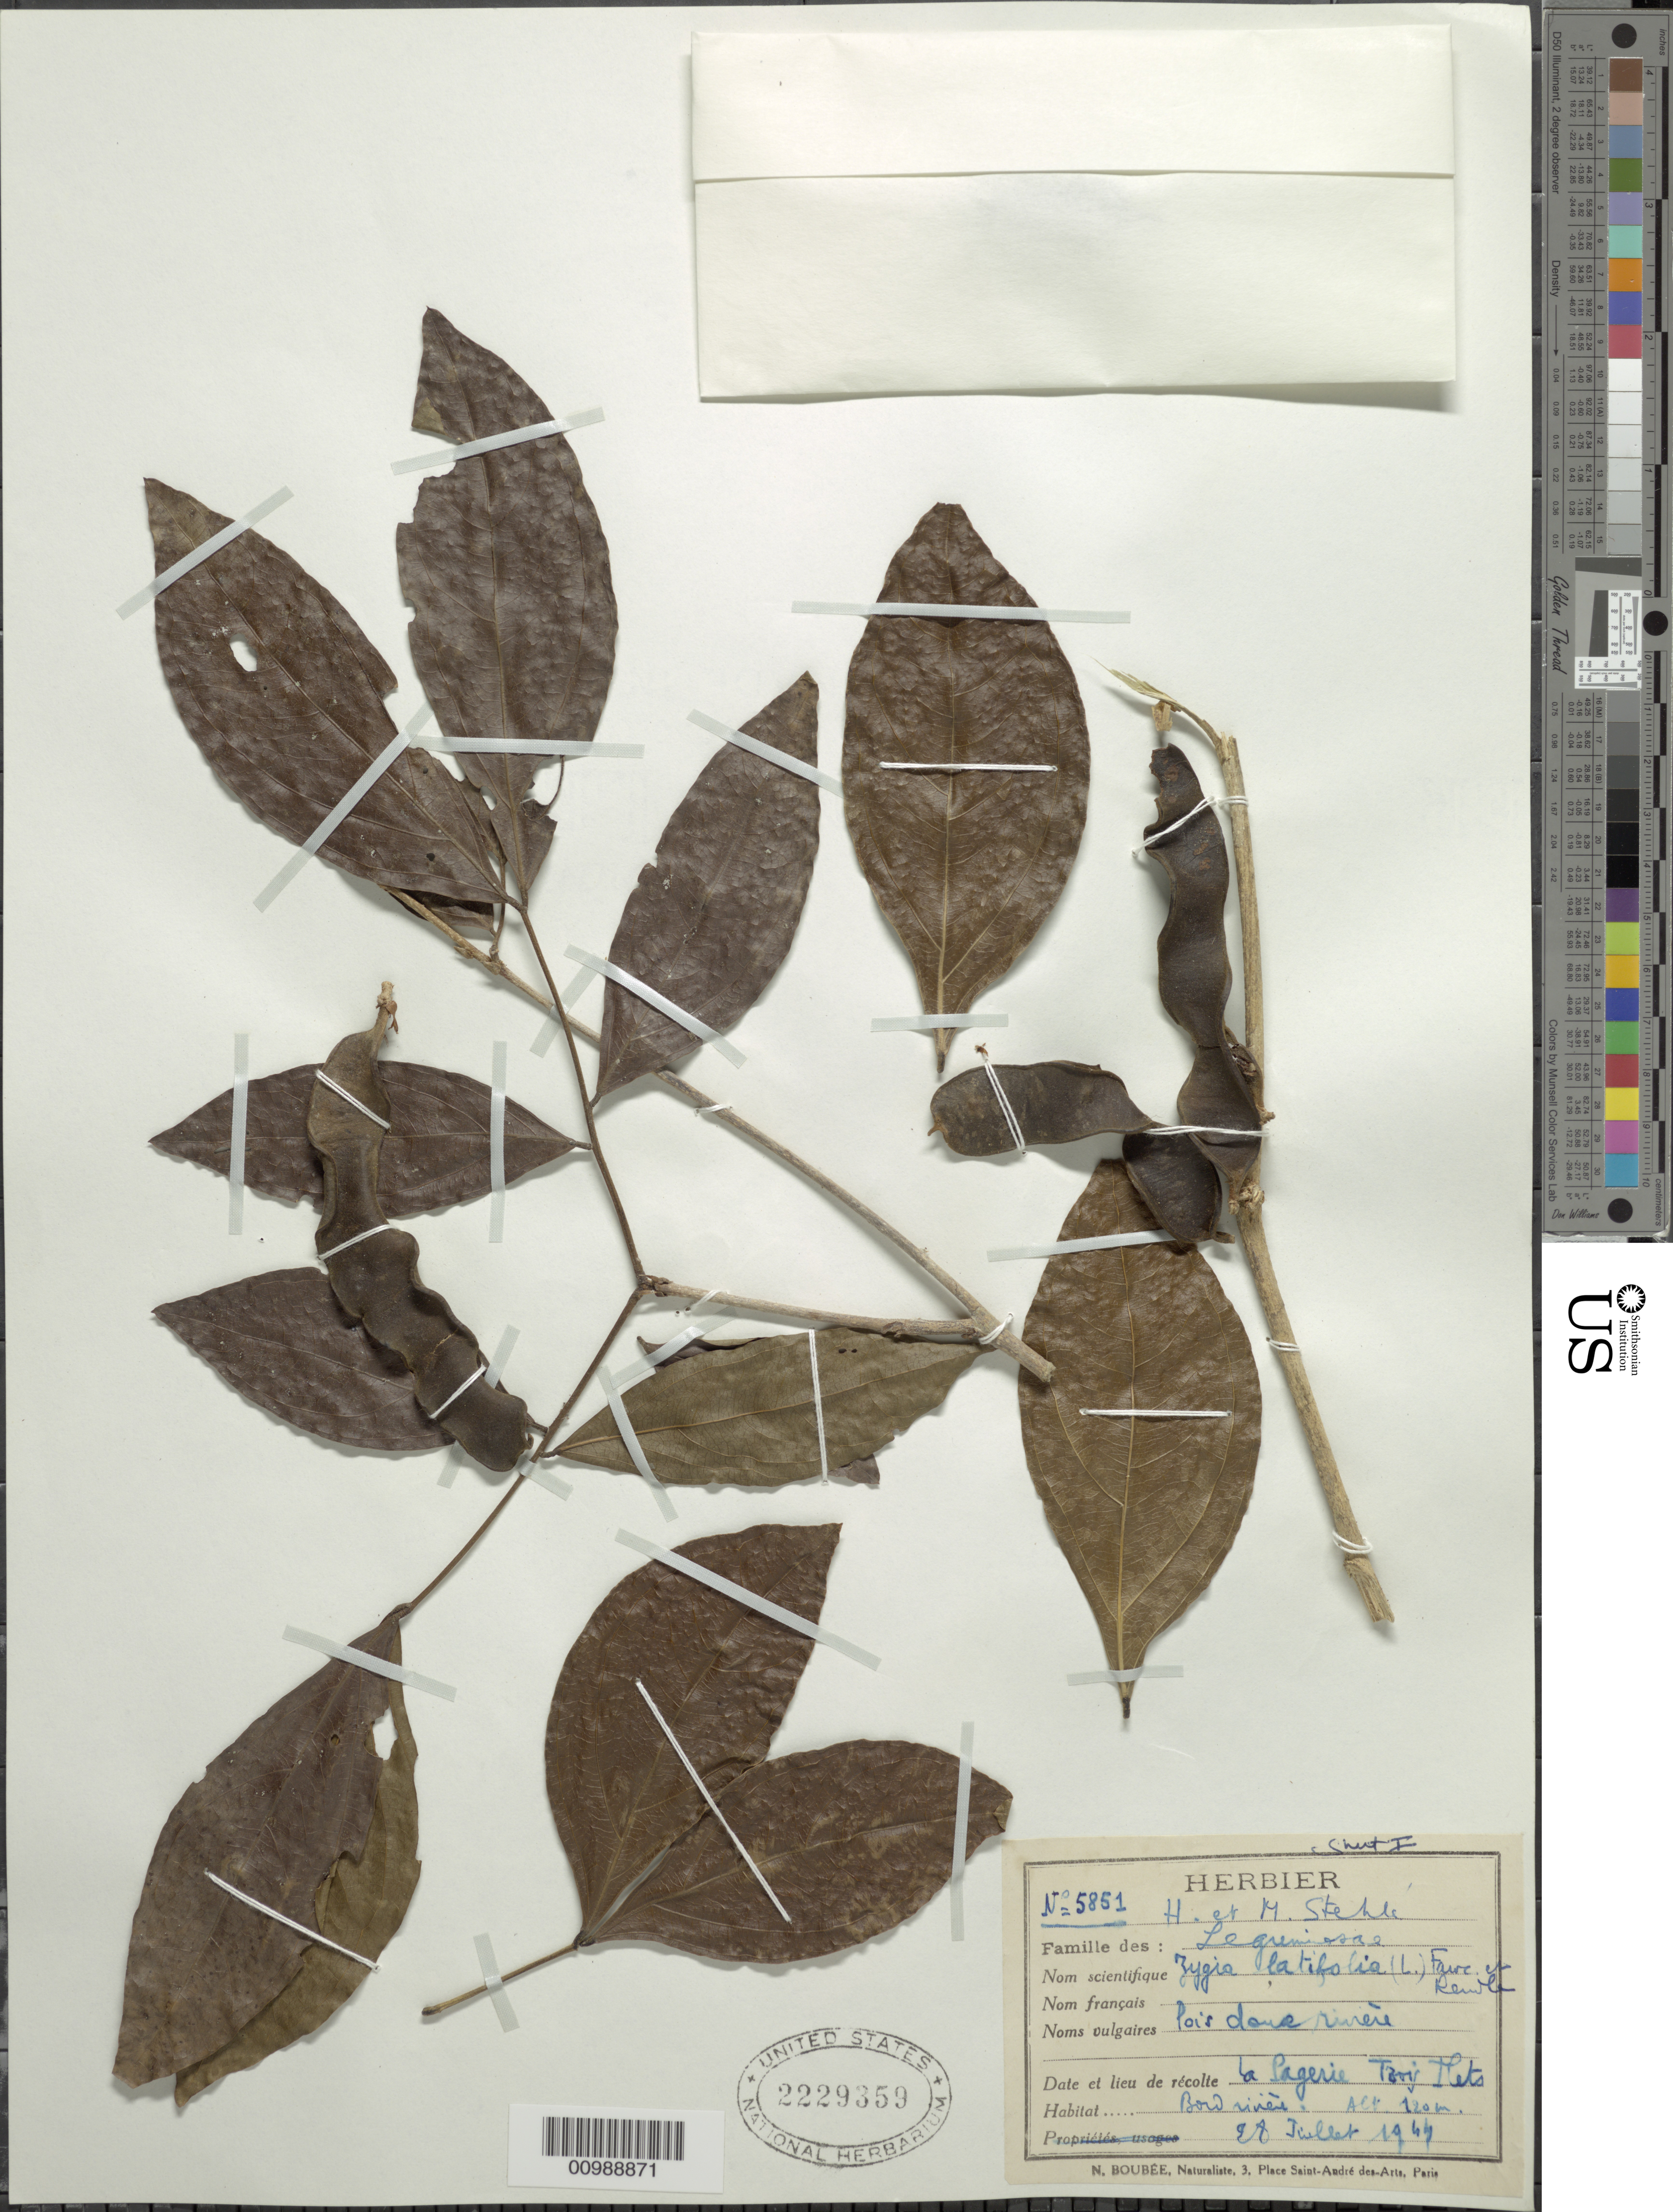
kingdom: Plantae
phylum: Tracheophyta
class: Magnoliopsida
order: Fabales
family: Fabaceae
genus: Zygia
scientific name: Zygia latifolia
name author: (L.) Fawc. & Rendle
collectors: H. Stehlé & M. Stehlé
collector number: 5851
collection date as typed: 28 Jul 1944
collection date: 1944-07-28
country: Martinique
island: Martinique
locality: La Pagerie Three Islets, Bord River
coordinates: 0 N, 0 E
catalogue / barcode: US 2229359